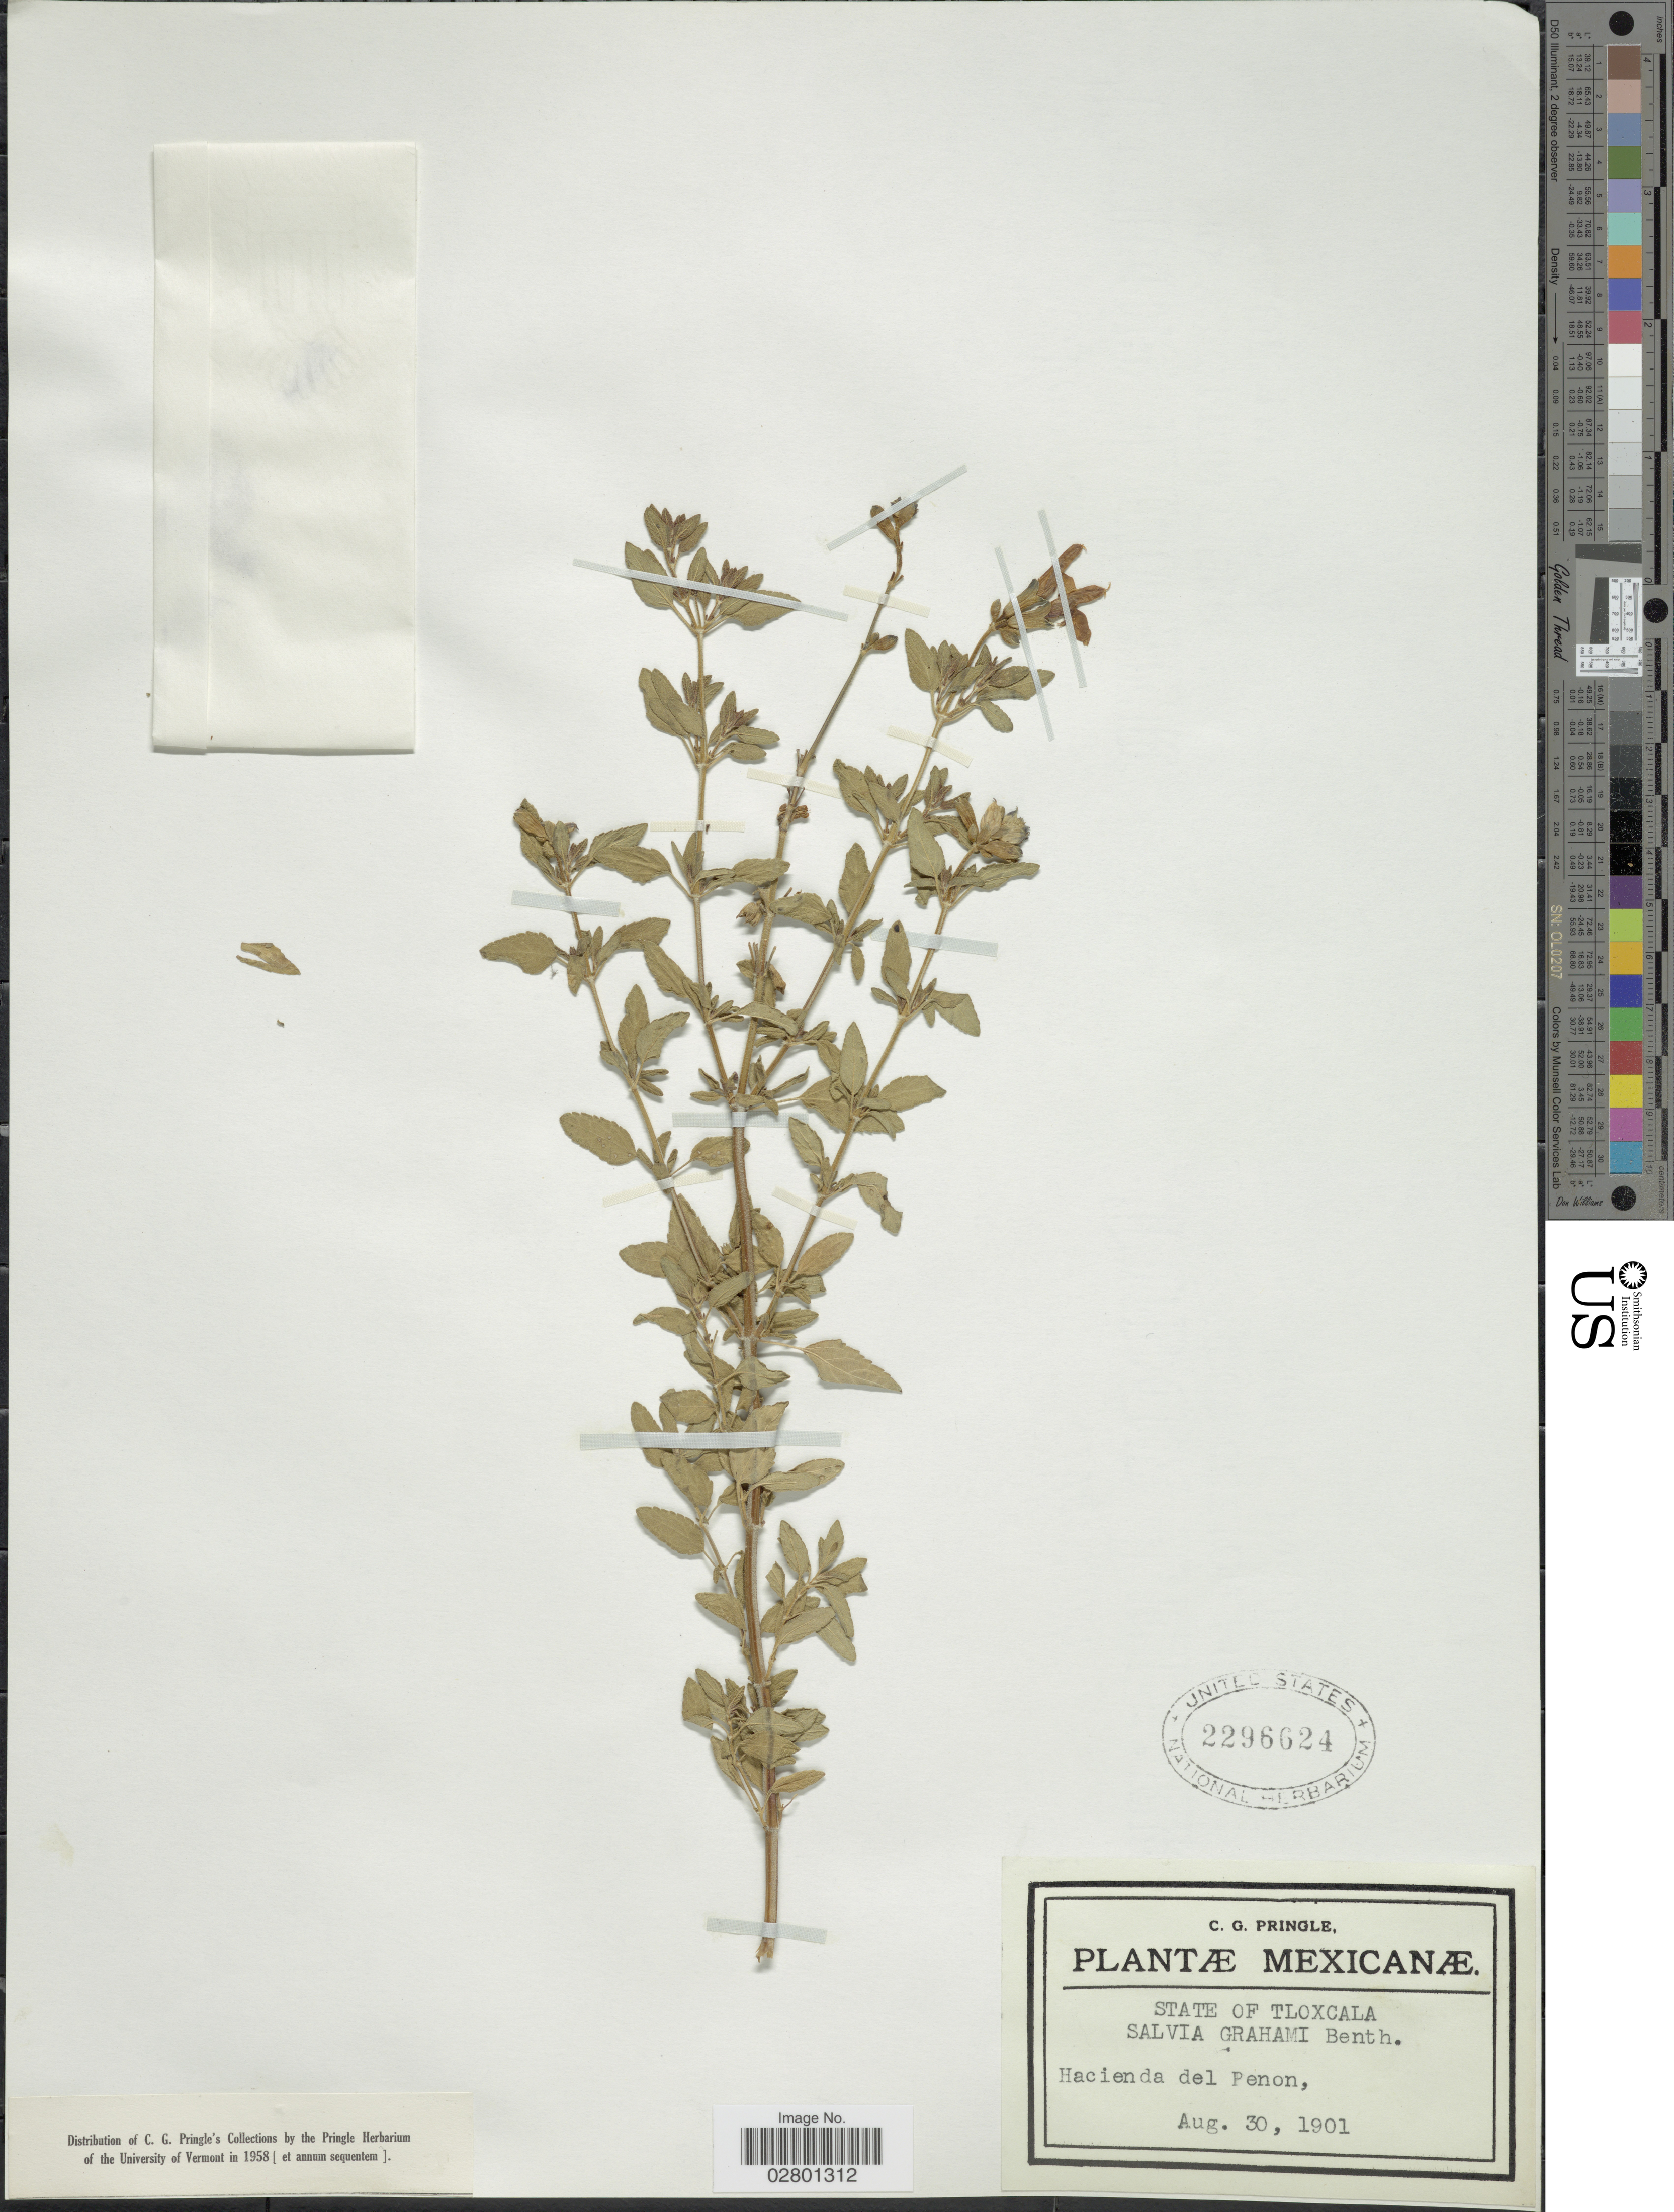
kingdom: Plantae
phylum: Tracheophyta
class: Magnoliopsida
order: Lamiales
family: Lamiaceae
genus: Salvia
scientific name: Salvia grahami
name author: Benth.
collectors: C. G. Pringle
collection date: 1901-08-30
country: Mexico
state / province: Tlaxcala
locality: Mexicanæ. State of Tloxcala. Hacienda del Penon.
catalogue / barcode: US 2296624